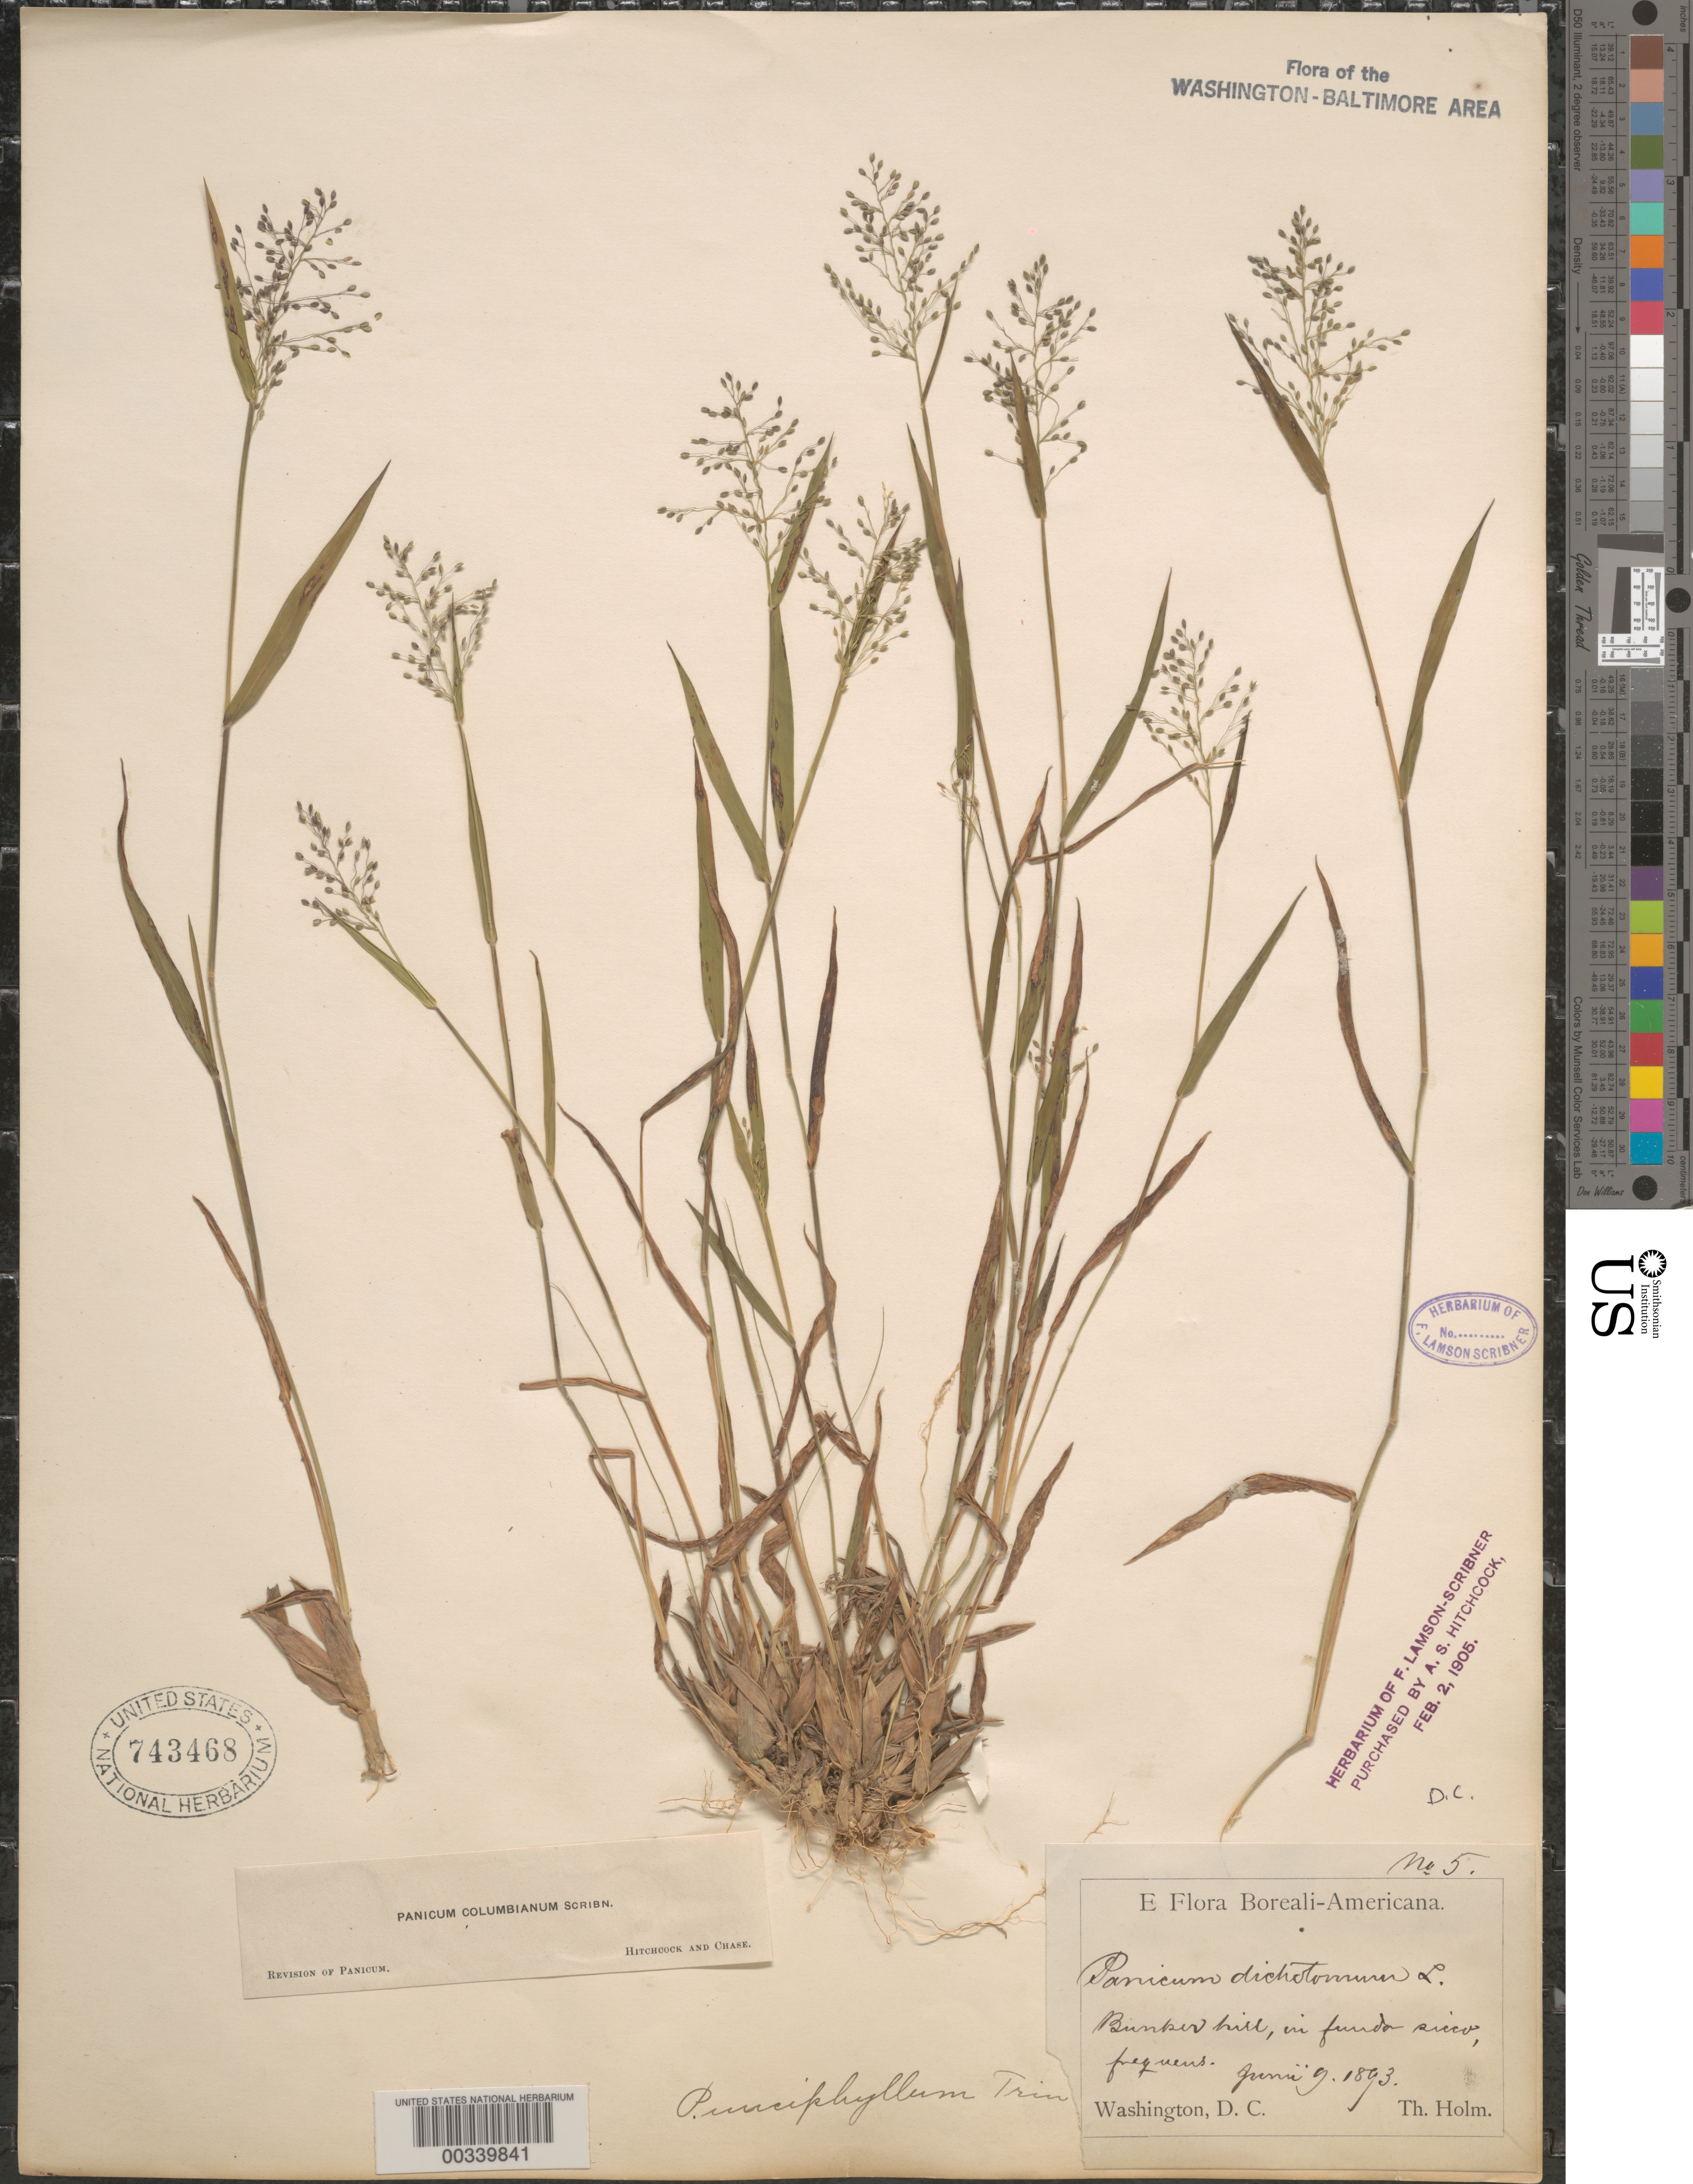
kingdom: Plantae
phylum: Tracheophyta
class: Liliopsida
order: Poales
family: Poaceae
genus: Dichanthelium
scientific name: Dichanthelium sabulorum var. thinium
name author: (Hitchc. & Chase) Gould & C.A. Clark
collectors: T. Holm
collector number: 5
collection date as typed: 09 Jun 1893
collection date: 1893-06-09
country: United States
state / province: District of Columbia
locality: Bunker Hill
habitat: Hillside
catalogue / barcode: US 743468